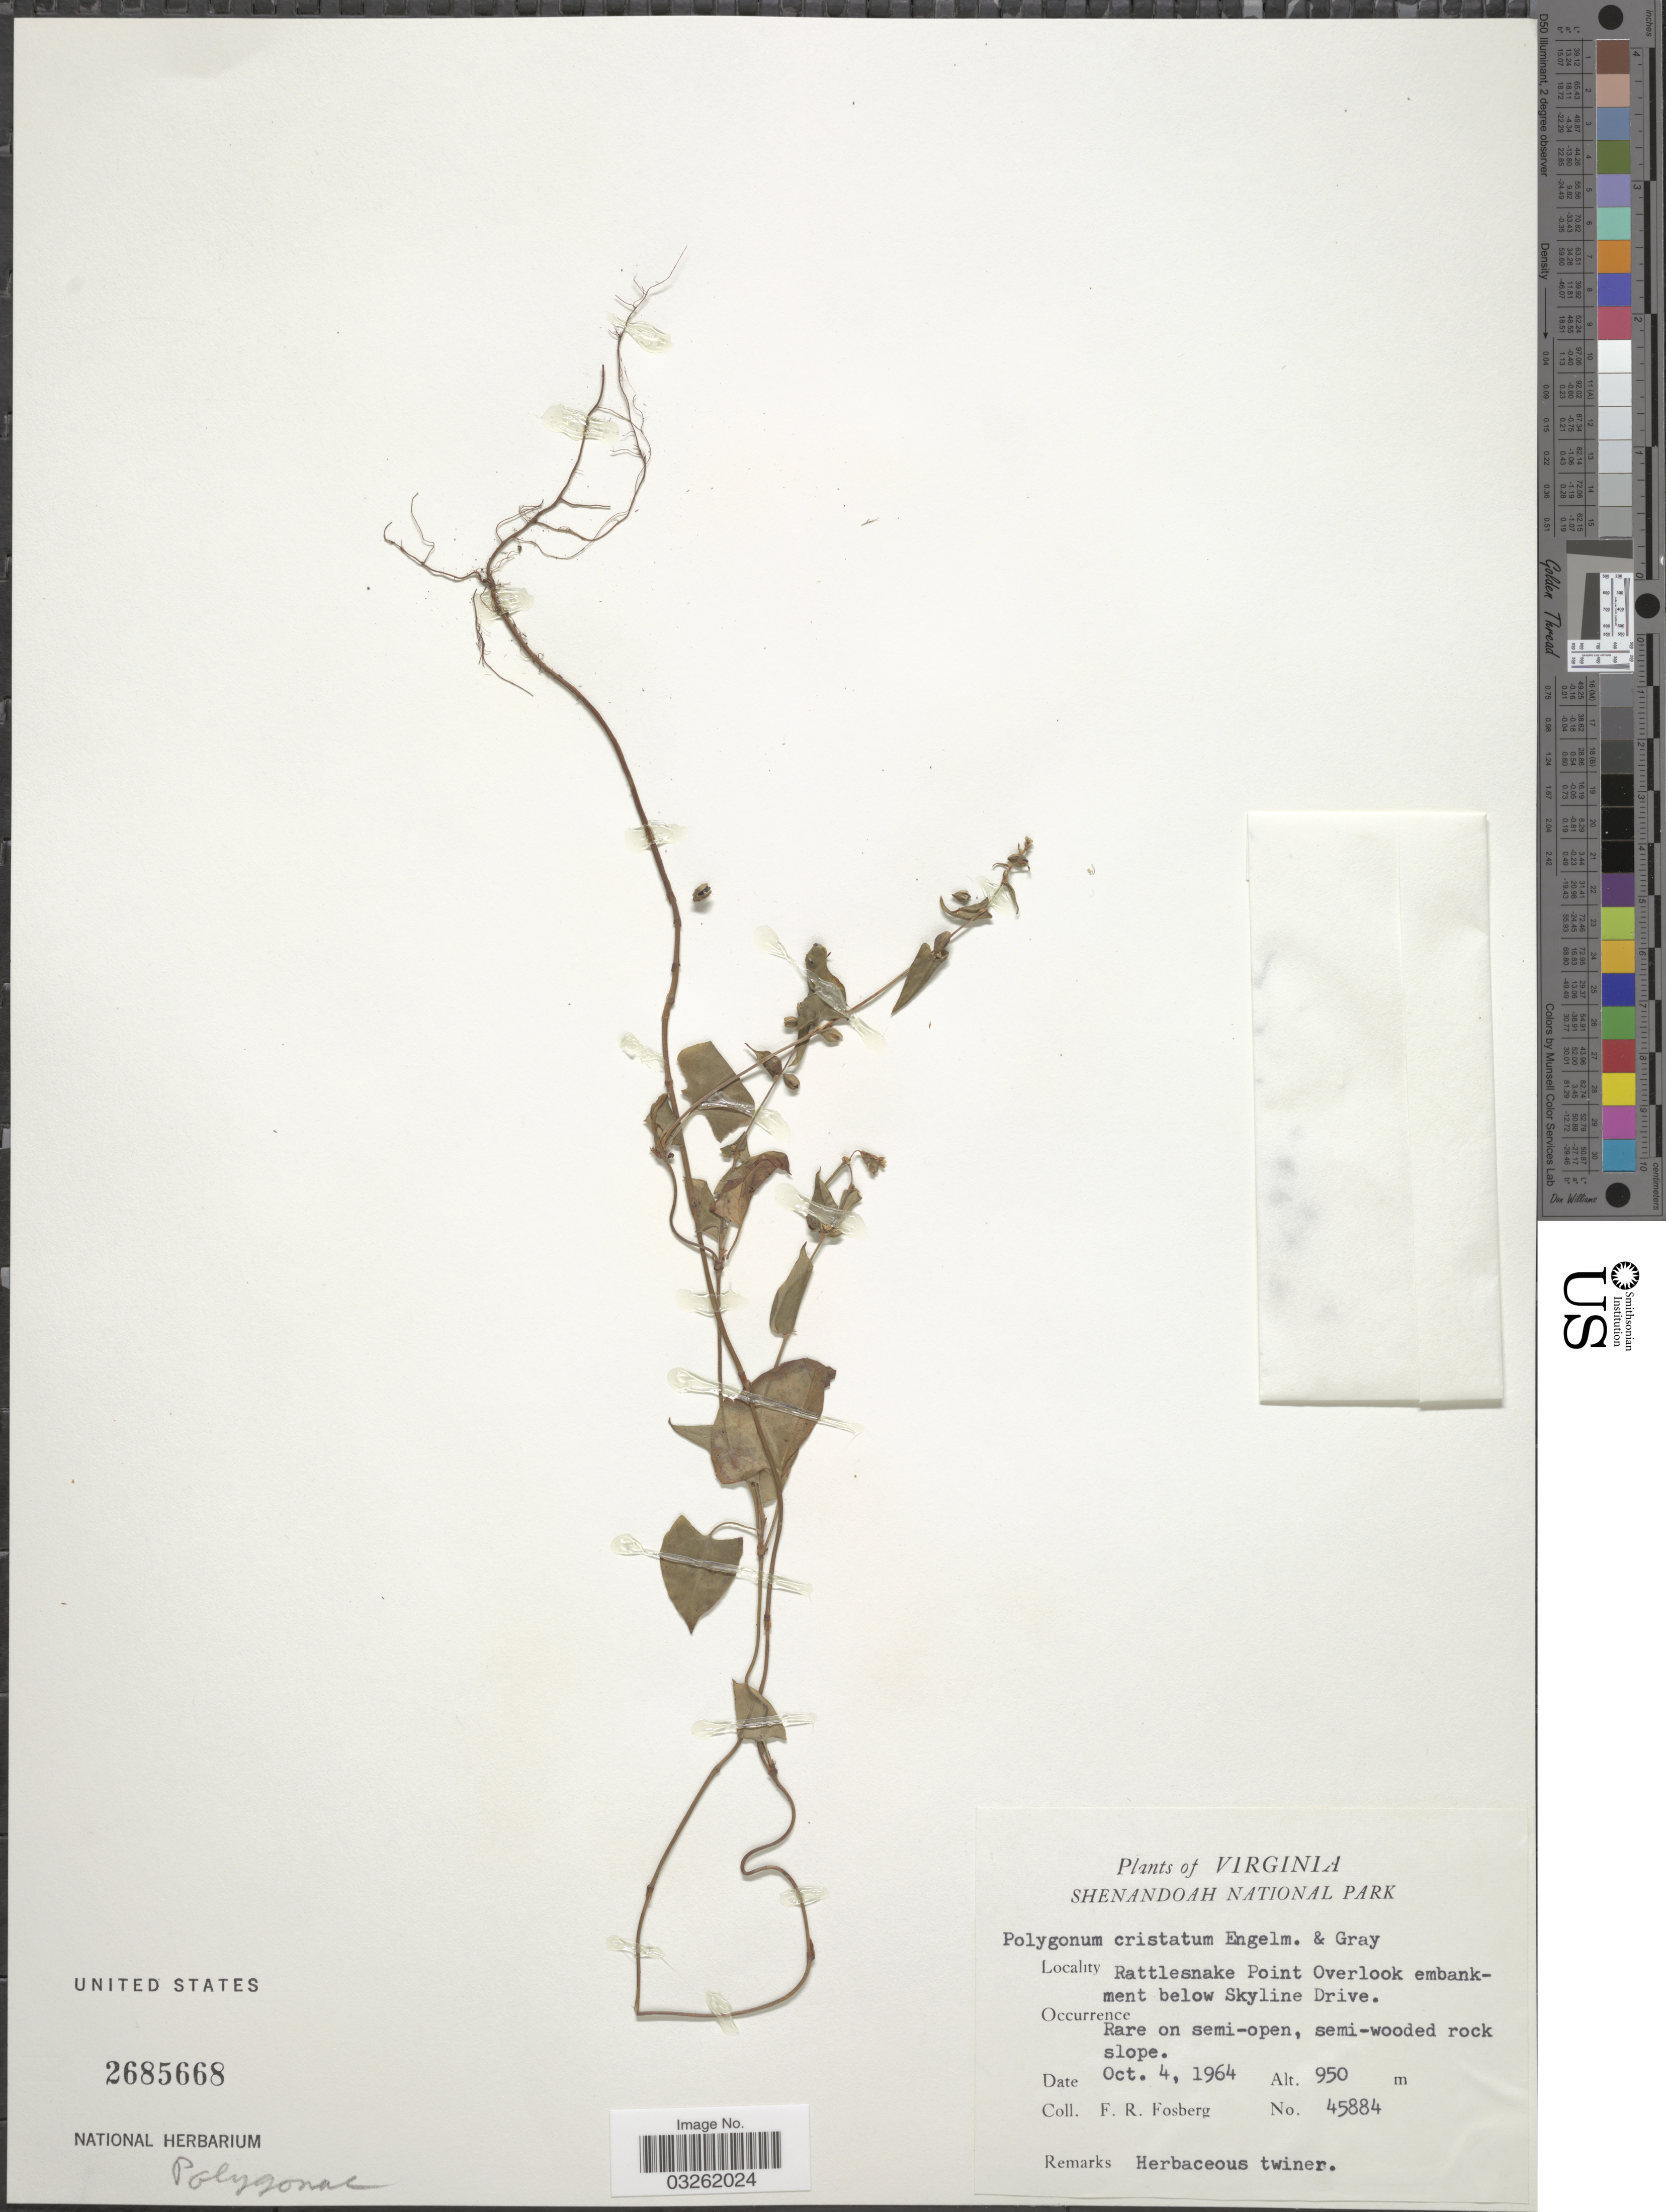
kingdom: Plantae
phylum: Tracheophyta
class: Magnoliopsida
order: Caryophyllales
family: Polygonaceae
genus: Fallopia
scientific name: Fallopia scandens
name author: (L.) Holub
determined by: Strong, Mark T., (BOT), Smithsonian Institution - National Museum of Natural History (UNITED STATES)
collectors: F. R. Fosberg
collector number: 45884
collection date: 1964-10-04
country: United States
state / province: Virginia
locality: Shenandoah National Park. Rattlesnake Point Overlook embankment below Skyline Drive.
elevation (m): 950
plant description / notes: Fallopia cristata (Engelm. & A. Gray) Holub here treated as a heterotypic synonym.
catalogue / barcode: US 2685668